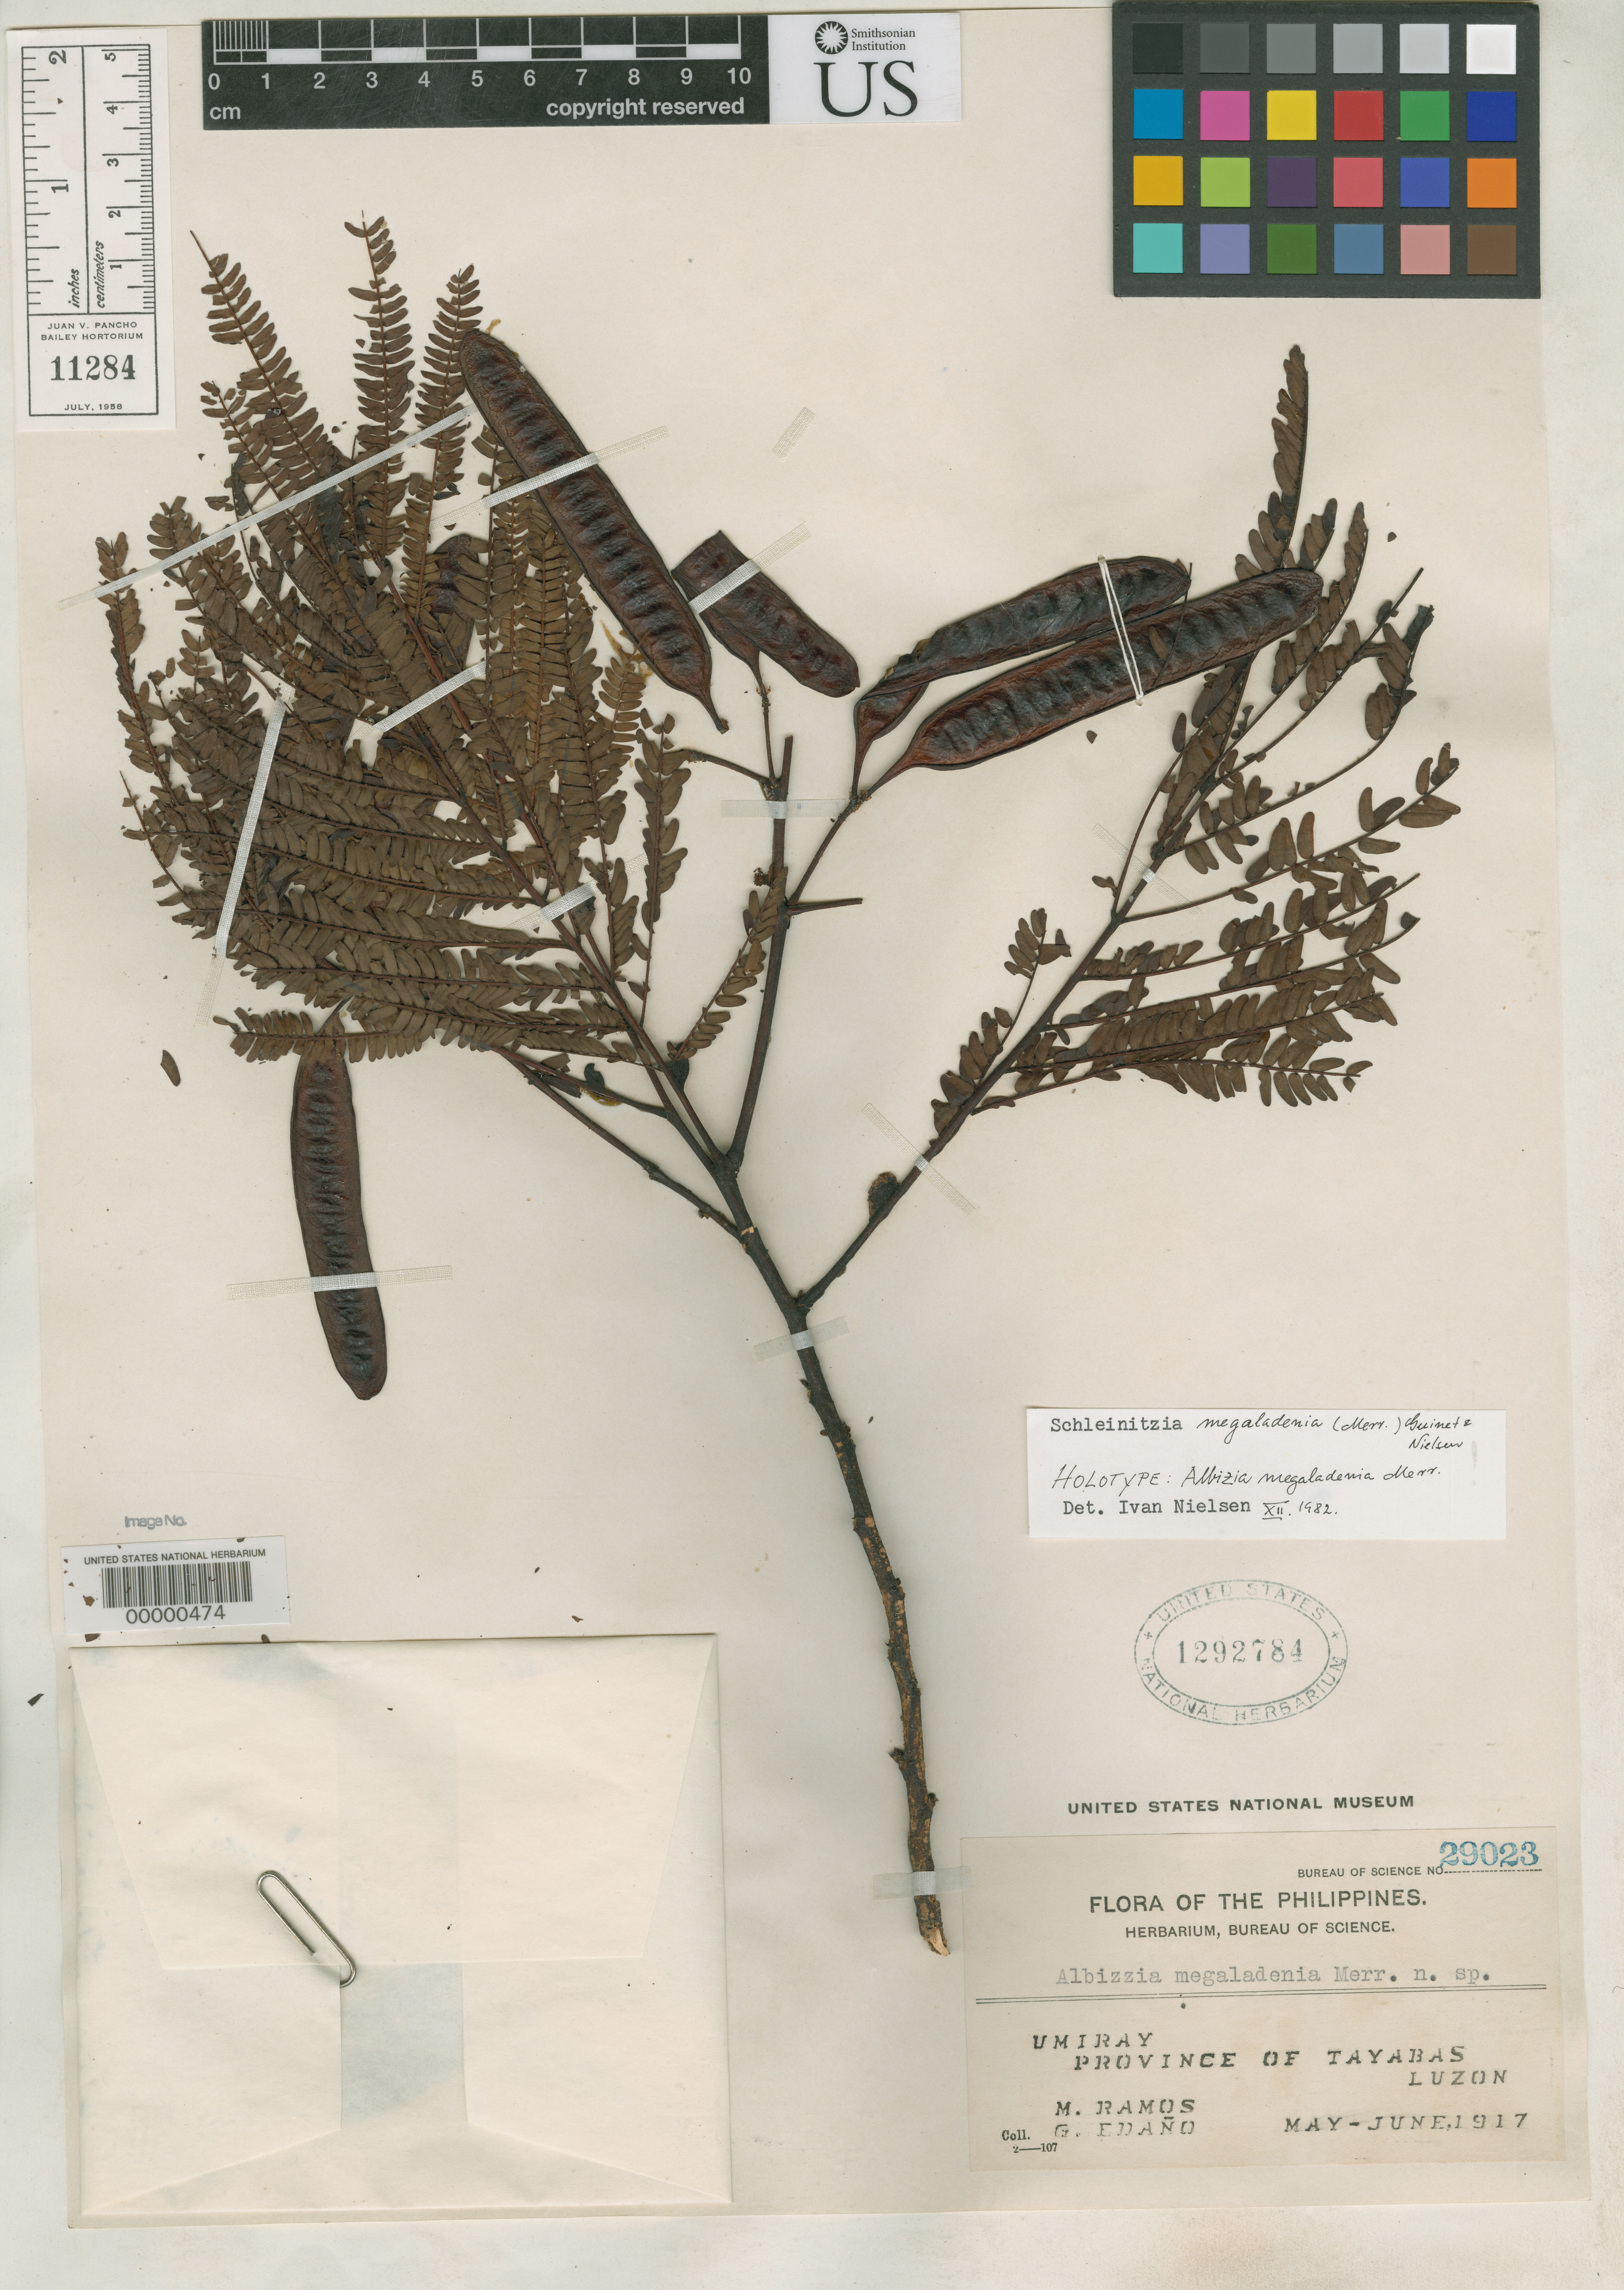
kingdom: Plantae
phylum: Tracheophyta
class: Magnoliopsida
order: Fabales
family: Fabaceae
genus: Albizia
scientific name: Albizia megaladenia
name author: Merr.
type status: Isotype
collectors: M. Ramos & G. E. Edaño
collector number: Bur. Sci. 29023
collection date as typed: Jun 1917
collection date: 1917-06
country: Philippines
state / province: Calabarzon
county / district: Quezon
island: Luzon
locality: Umiray. Tayabas.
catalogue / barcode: US 1292784